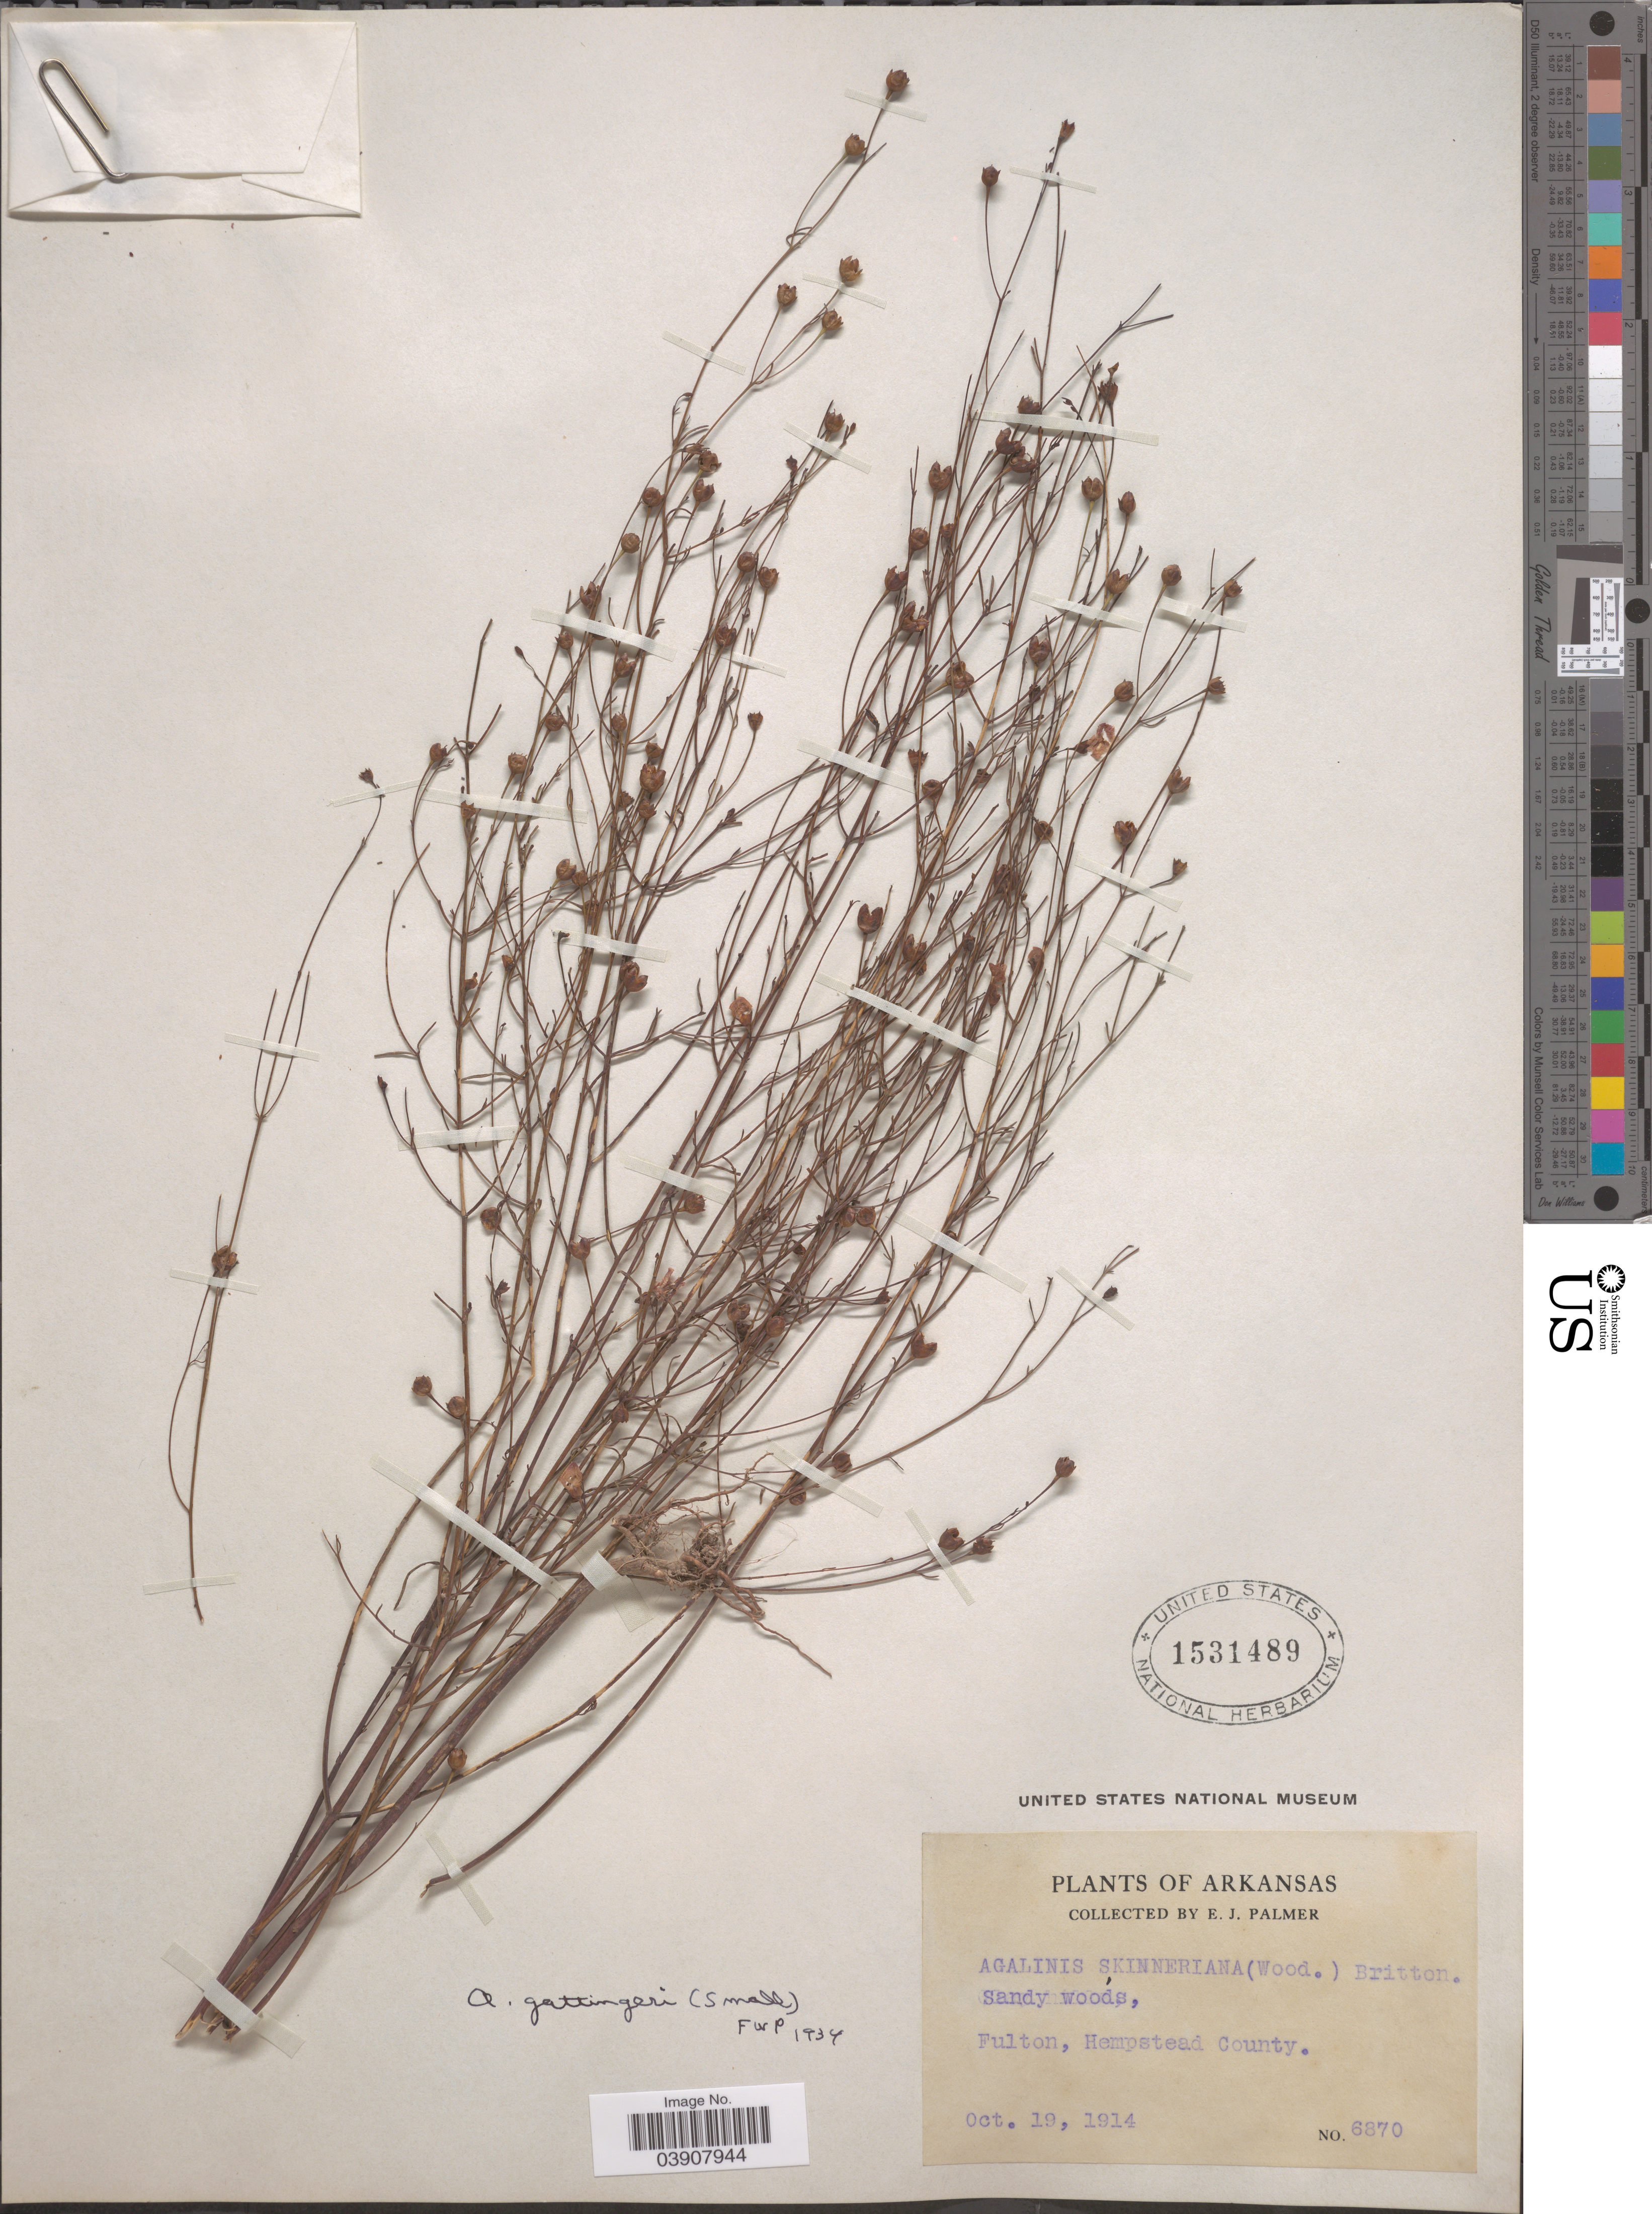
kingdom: Plantae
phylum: Tracheophyta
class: Magnoliopsida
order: Lamiales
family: Orobanchaceae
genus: Agalinis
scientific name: Agalinis gattingeri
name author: (Small) Small ex Britton & A. Br.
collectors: E. J. Palmer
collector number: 6870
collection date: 1914-10-19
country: United States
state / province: Arkansas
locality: Fulton, Hempstead County.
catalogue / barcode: US 1531489